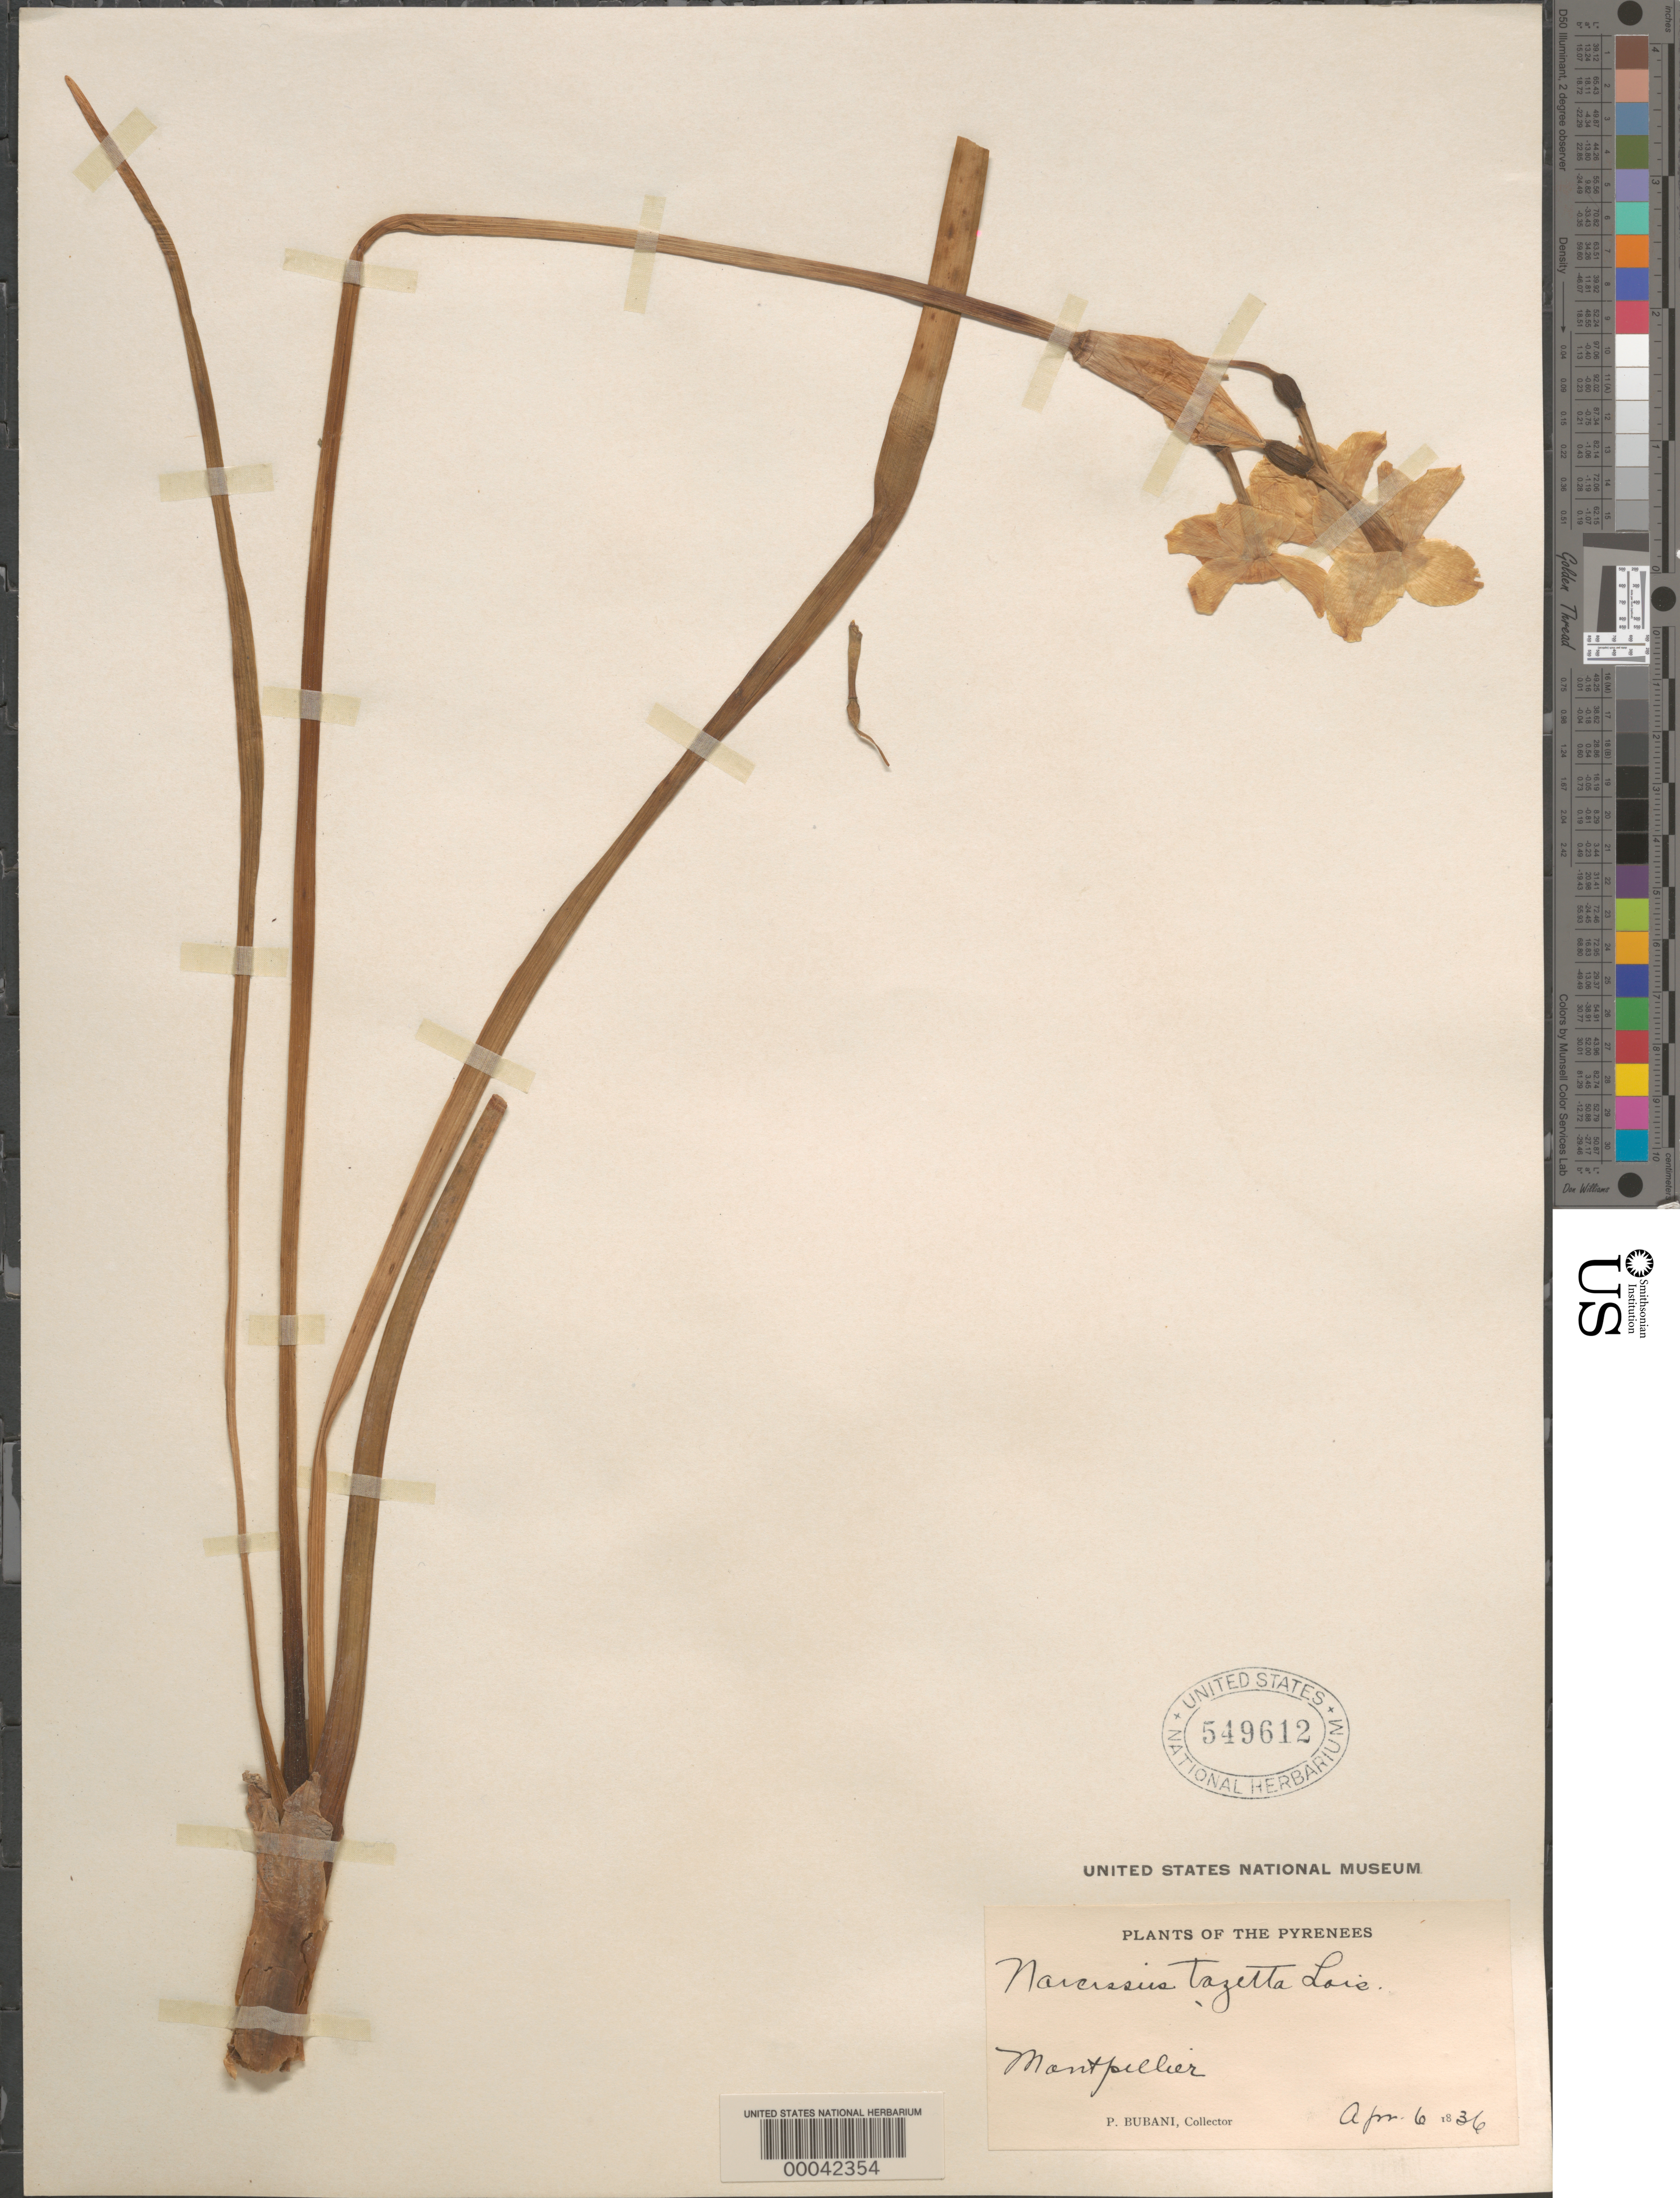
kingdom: Plantae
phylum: Tracheophyta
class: Liliopsida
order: Asparagales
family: Amaryllidaceae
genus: Narcissus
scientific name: Narcissus tazetta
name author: L.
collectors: P. Bubani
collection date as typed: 06 Apr 1836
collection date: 1836-04-06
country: France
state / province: Occitanie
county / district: Hérault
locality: Montpellier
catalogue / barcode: US 549612